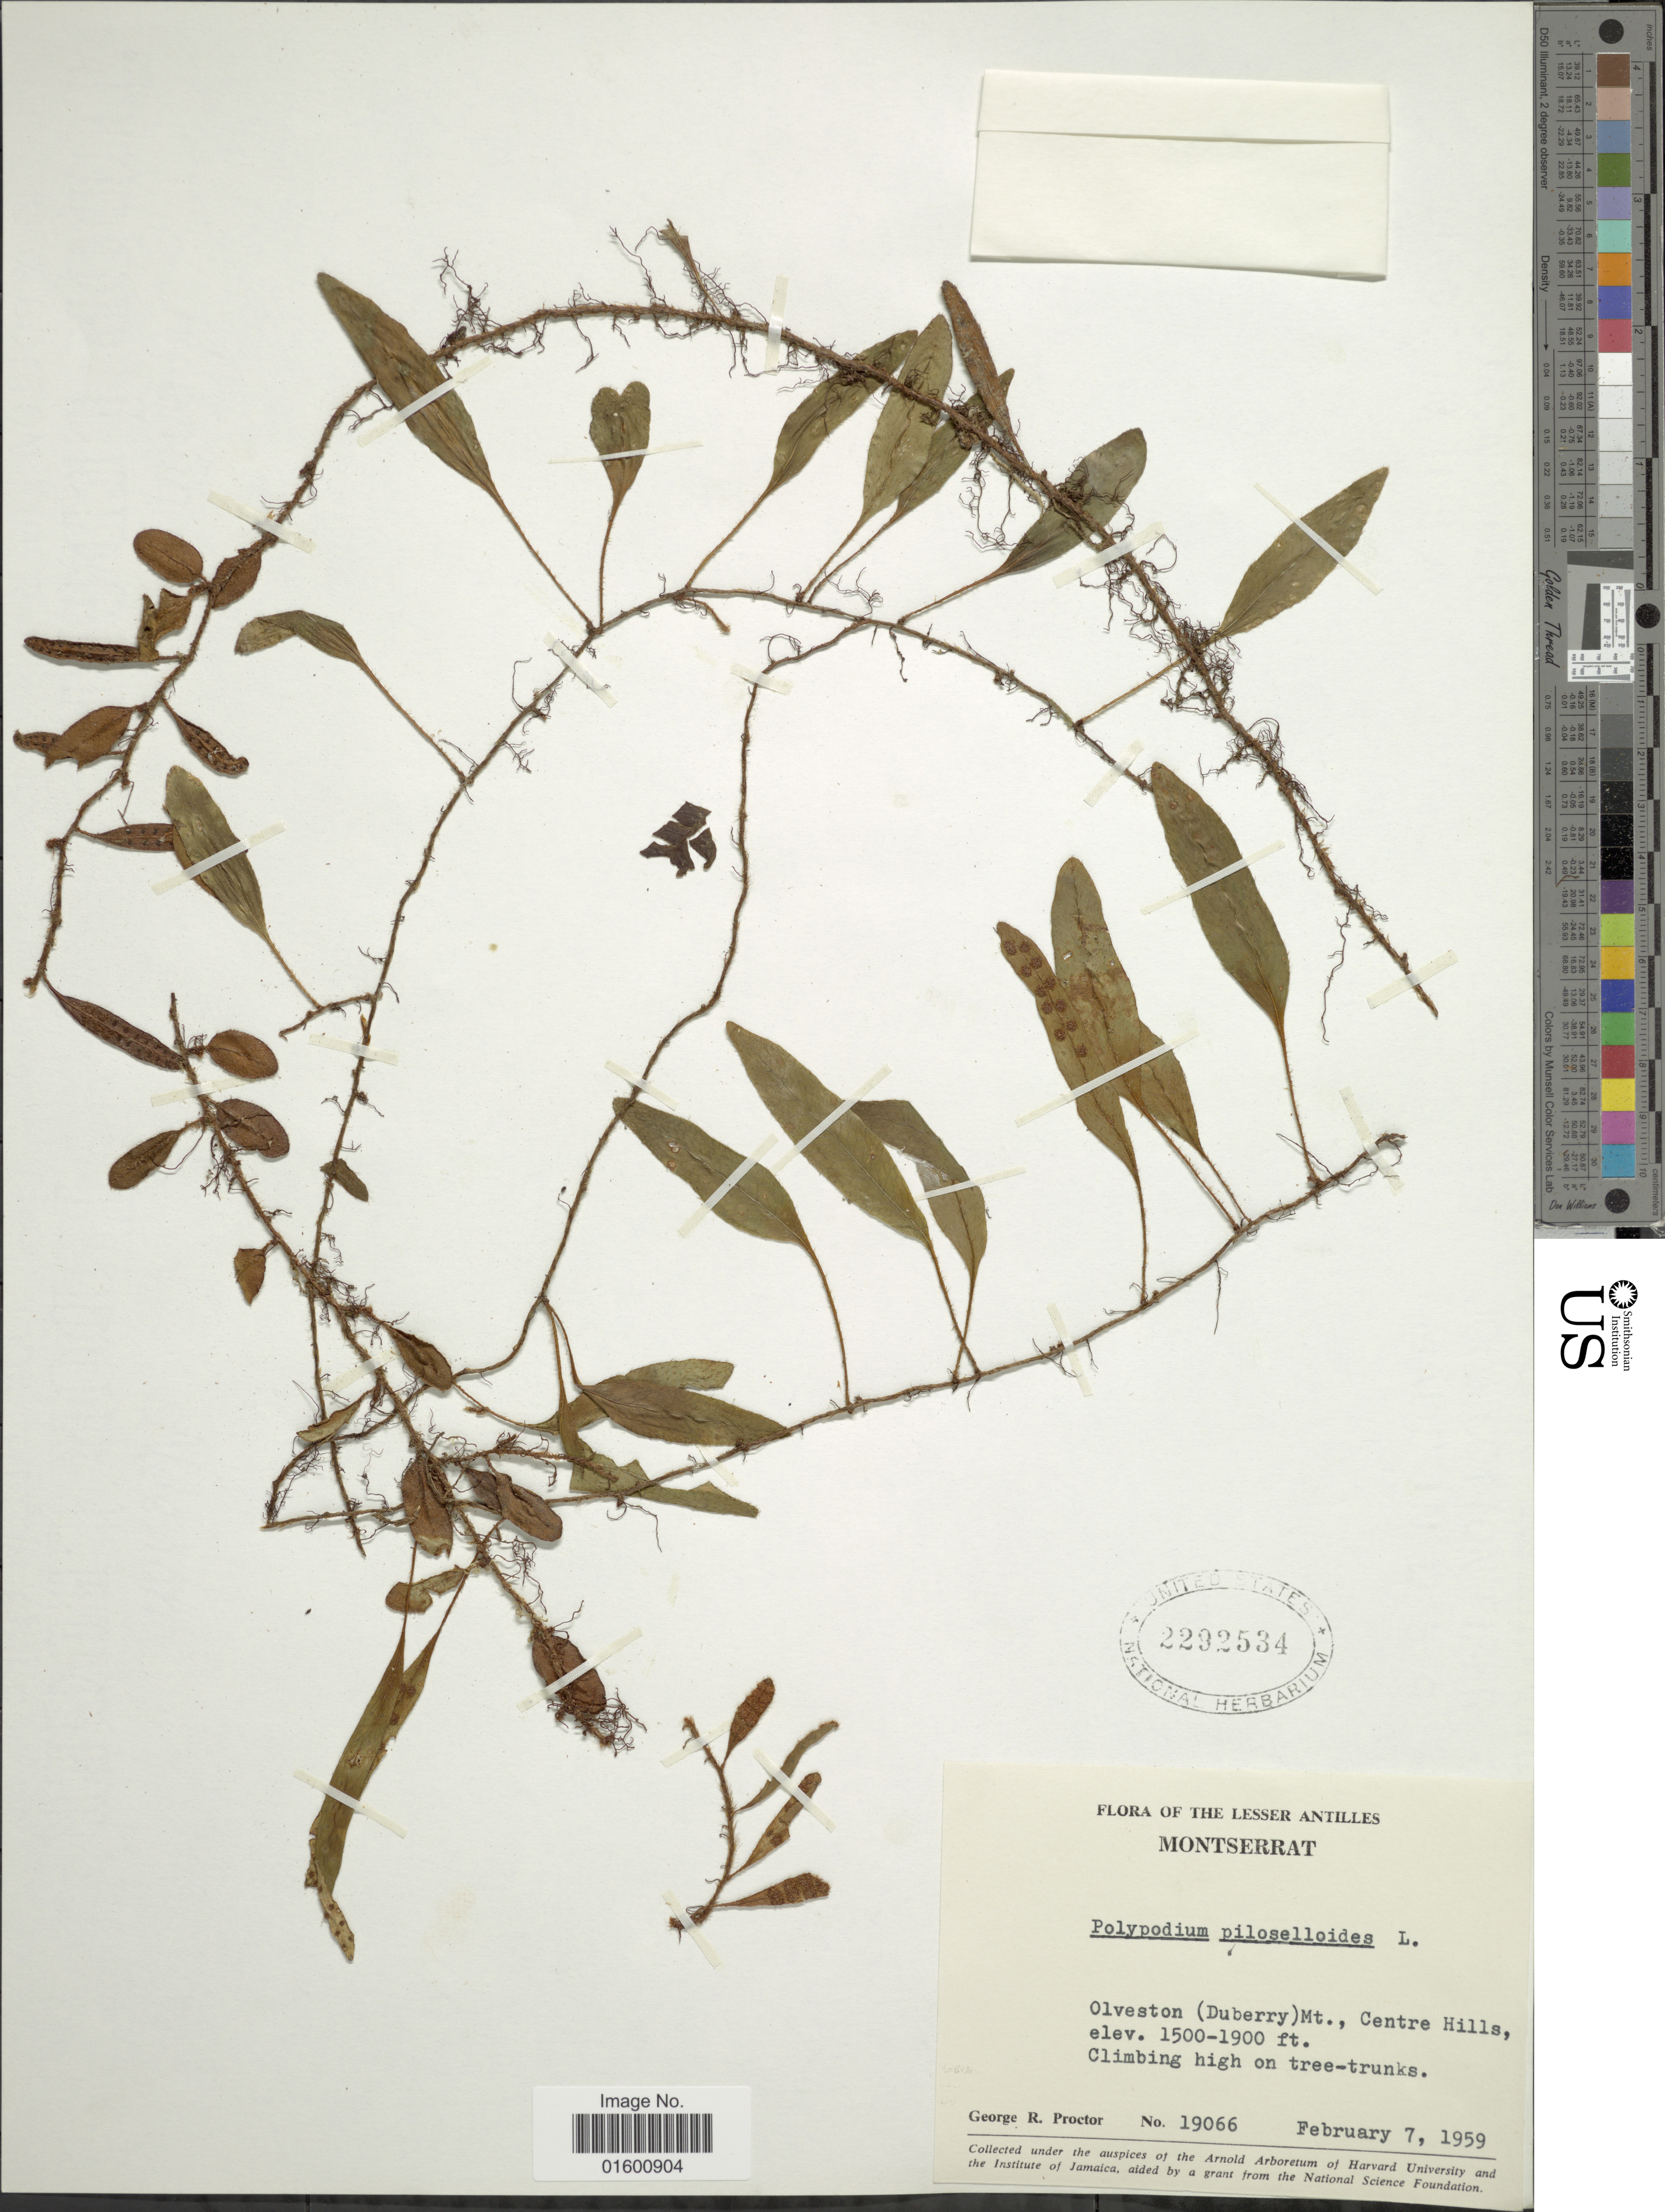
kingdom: Plantae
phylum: Tracheophyta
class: Polypodiopsida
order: Polypodiales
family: Polypodiaceae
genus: Microgramma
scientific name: Microgramma piloselloides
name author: (L.) Copel.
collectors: G. R. Proctor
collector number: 19066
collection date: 1959-02-07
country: Montserrat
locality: The Lesser Antilles, Olveston (Duberry) Mt. Centre Hills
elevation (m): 457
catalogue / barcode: US 2292534